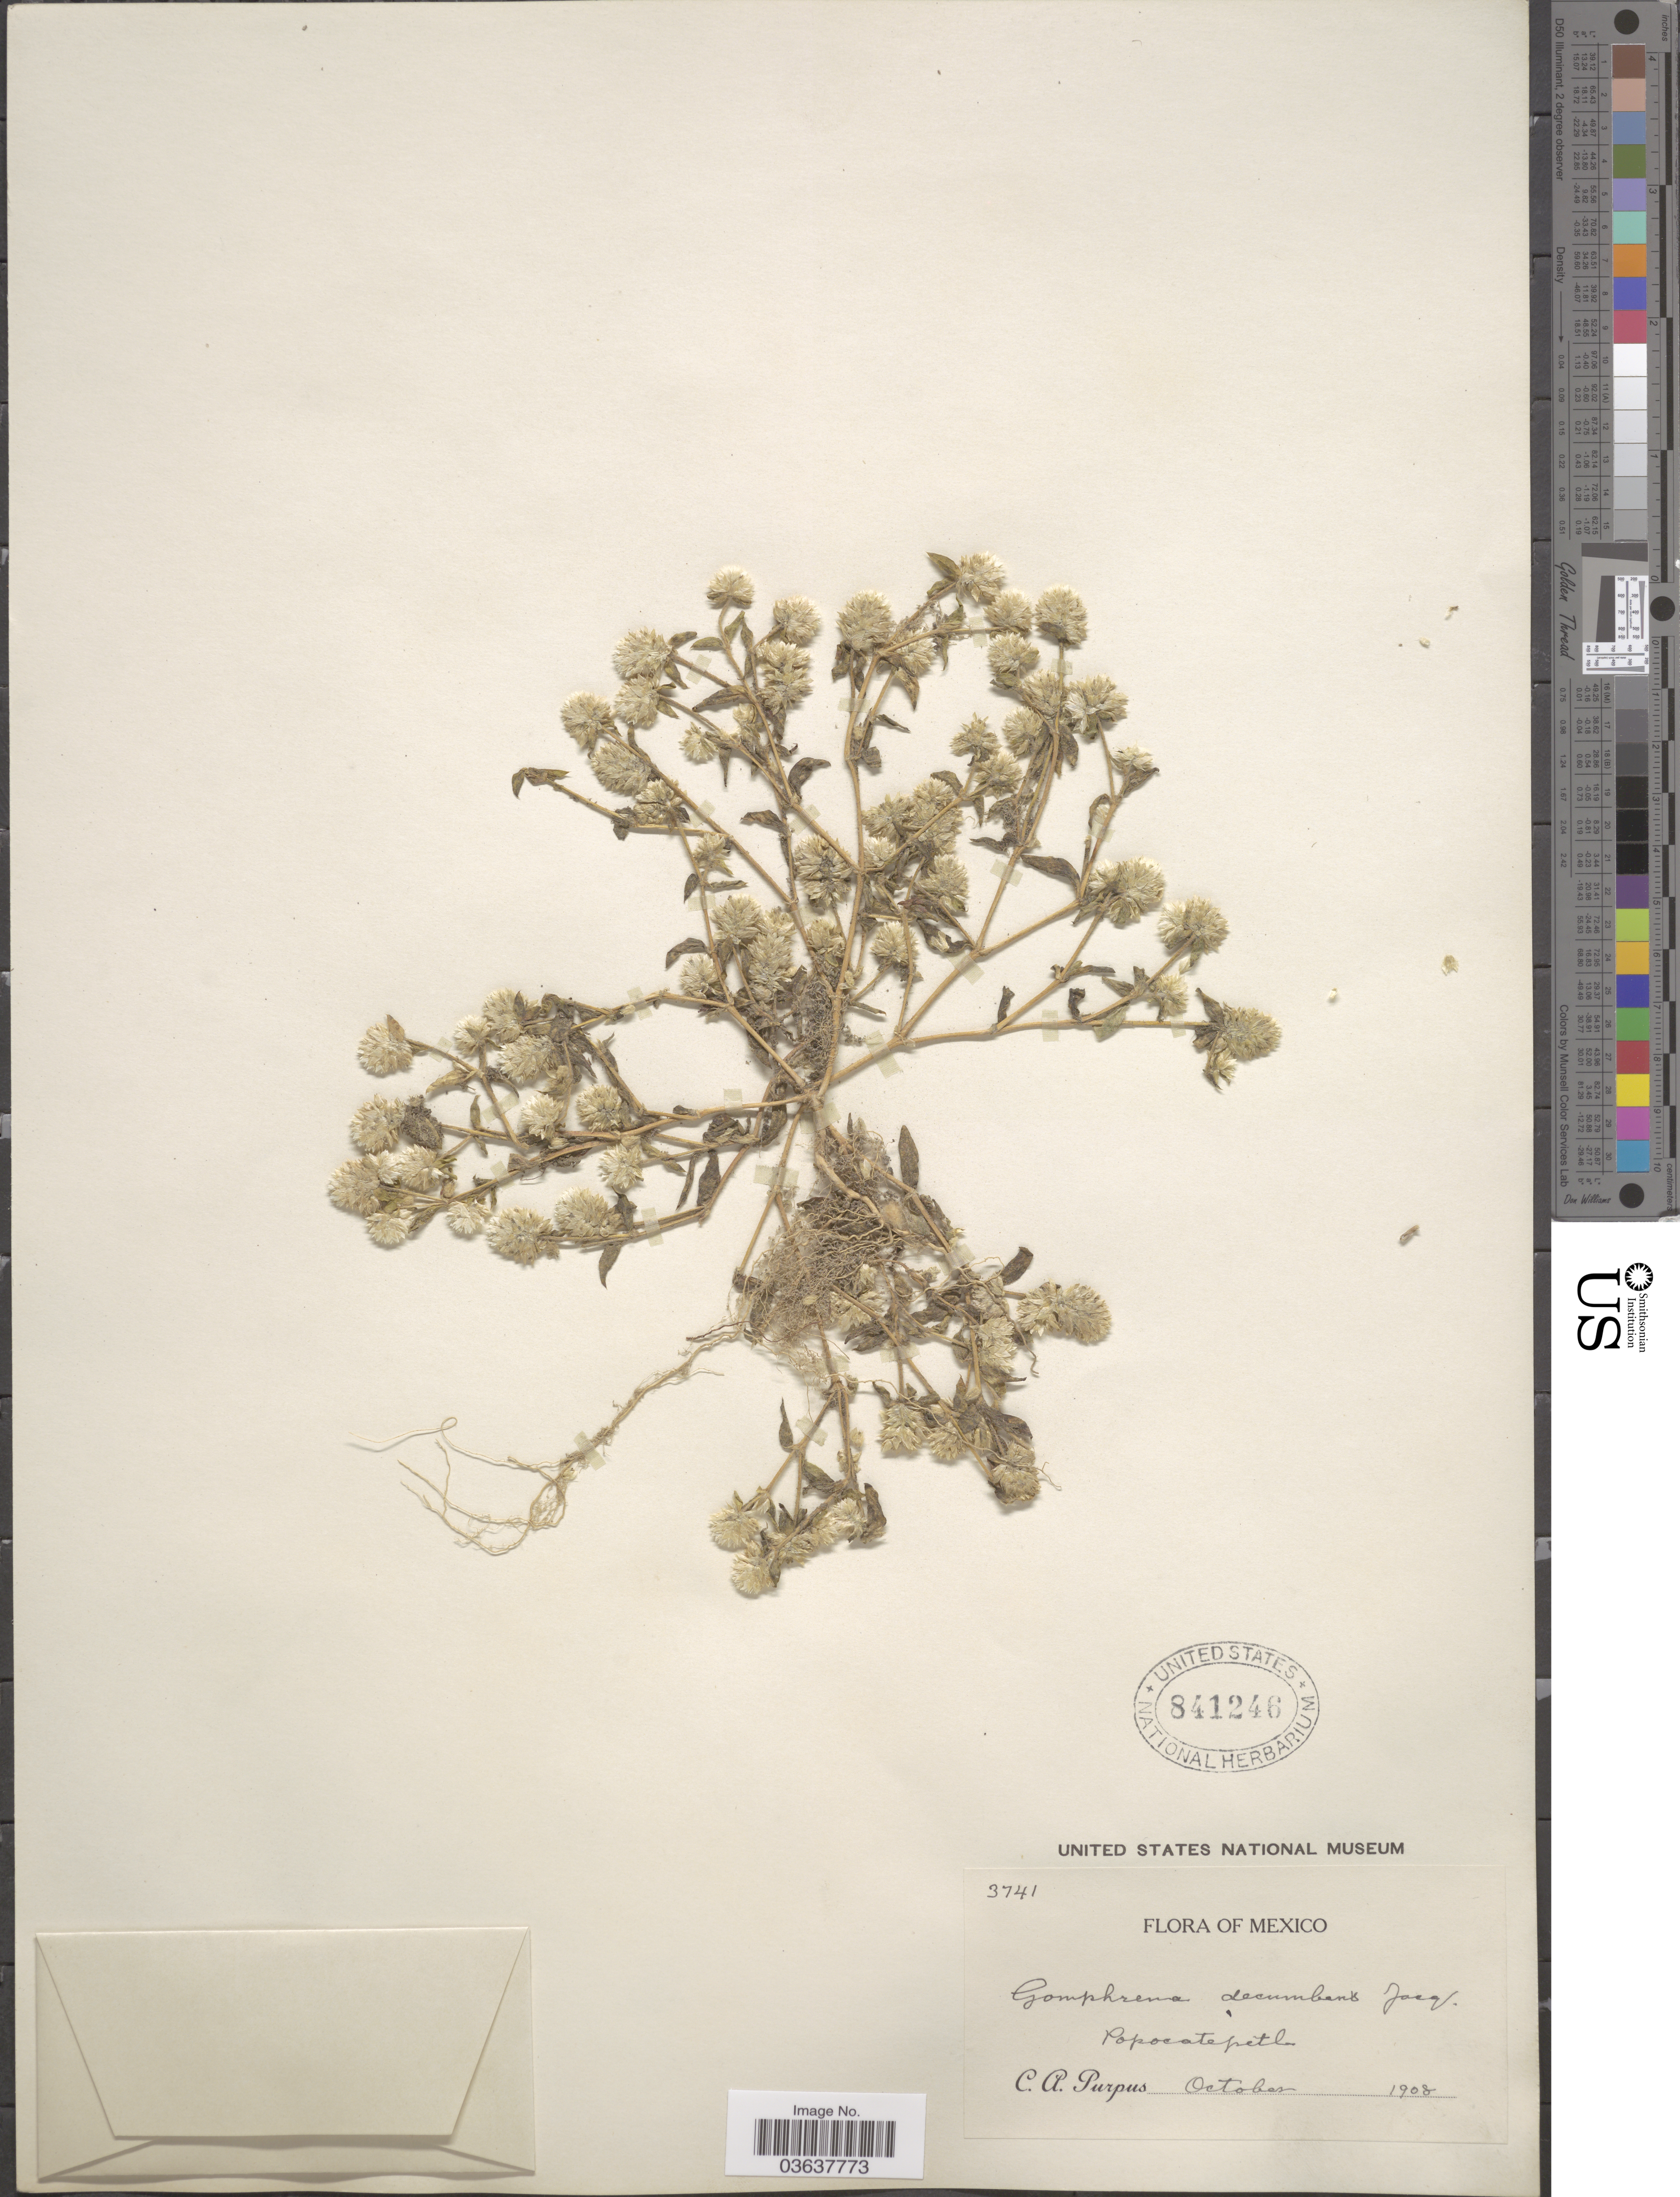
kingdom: Plantae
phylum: Tracheophyta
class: Magnoliopsida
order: Caryophyllales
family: Amaranthaceae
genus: Gomphrena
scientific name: Gomphrena pringlei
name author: J.M. Coult. & Fisher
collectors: C. A. Purpus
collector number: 3741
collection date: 1908-10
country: Mexico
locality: Popocatepetl.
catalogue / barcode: US 841246